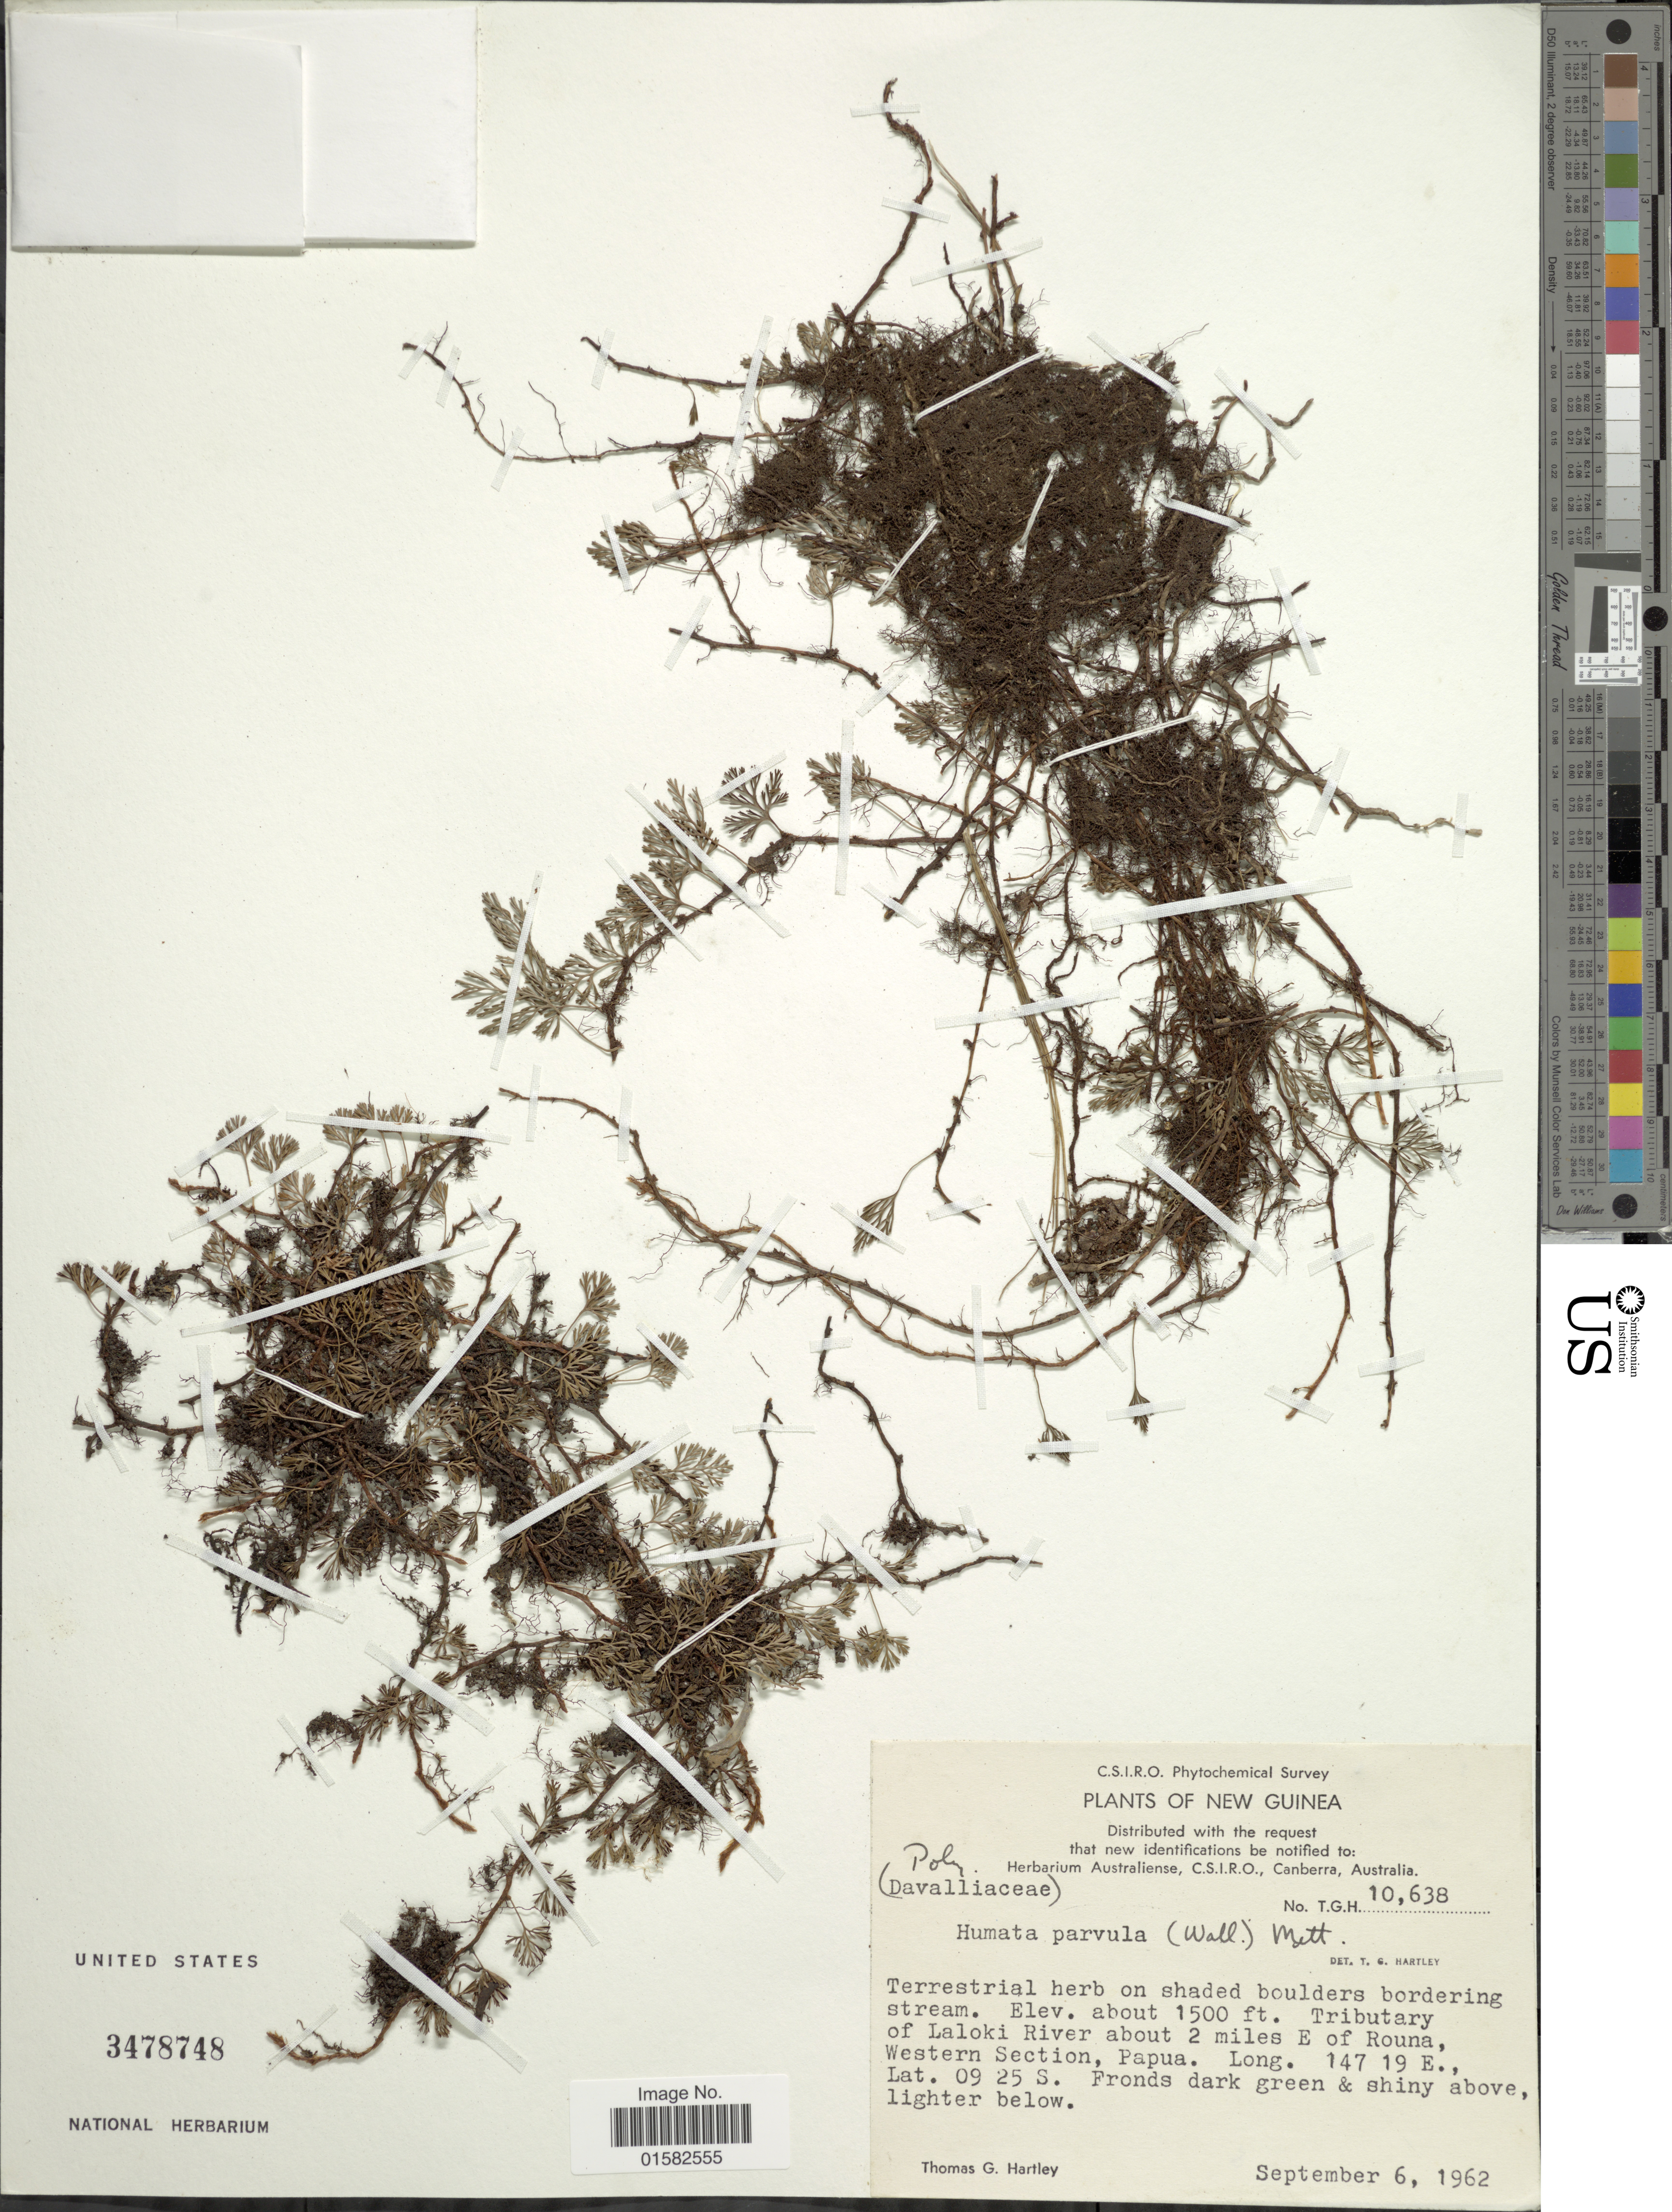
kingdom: Plantae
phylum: Tracheophyta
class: Polypodiopsida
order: Polypodiales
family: Davalliaceae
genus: Humata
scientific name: Humata parvula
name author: (Wall. ex Hook. & Grev.) Mett.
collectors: T. G. Hartley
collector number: T.G.H. 10638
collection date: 1962-09-06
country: Papua New Guinea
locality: Tributary of Laloki River about 2 miles E of Rouna, Western section Papua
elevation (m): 457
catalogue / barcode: US 3478748